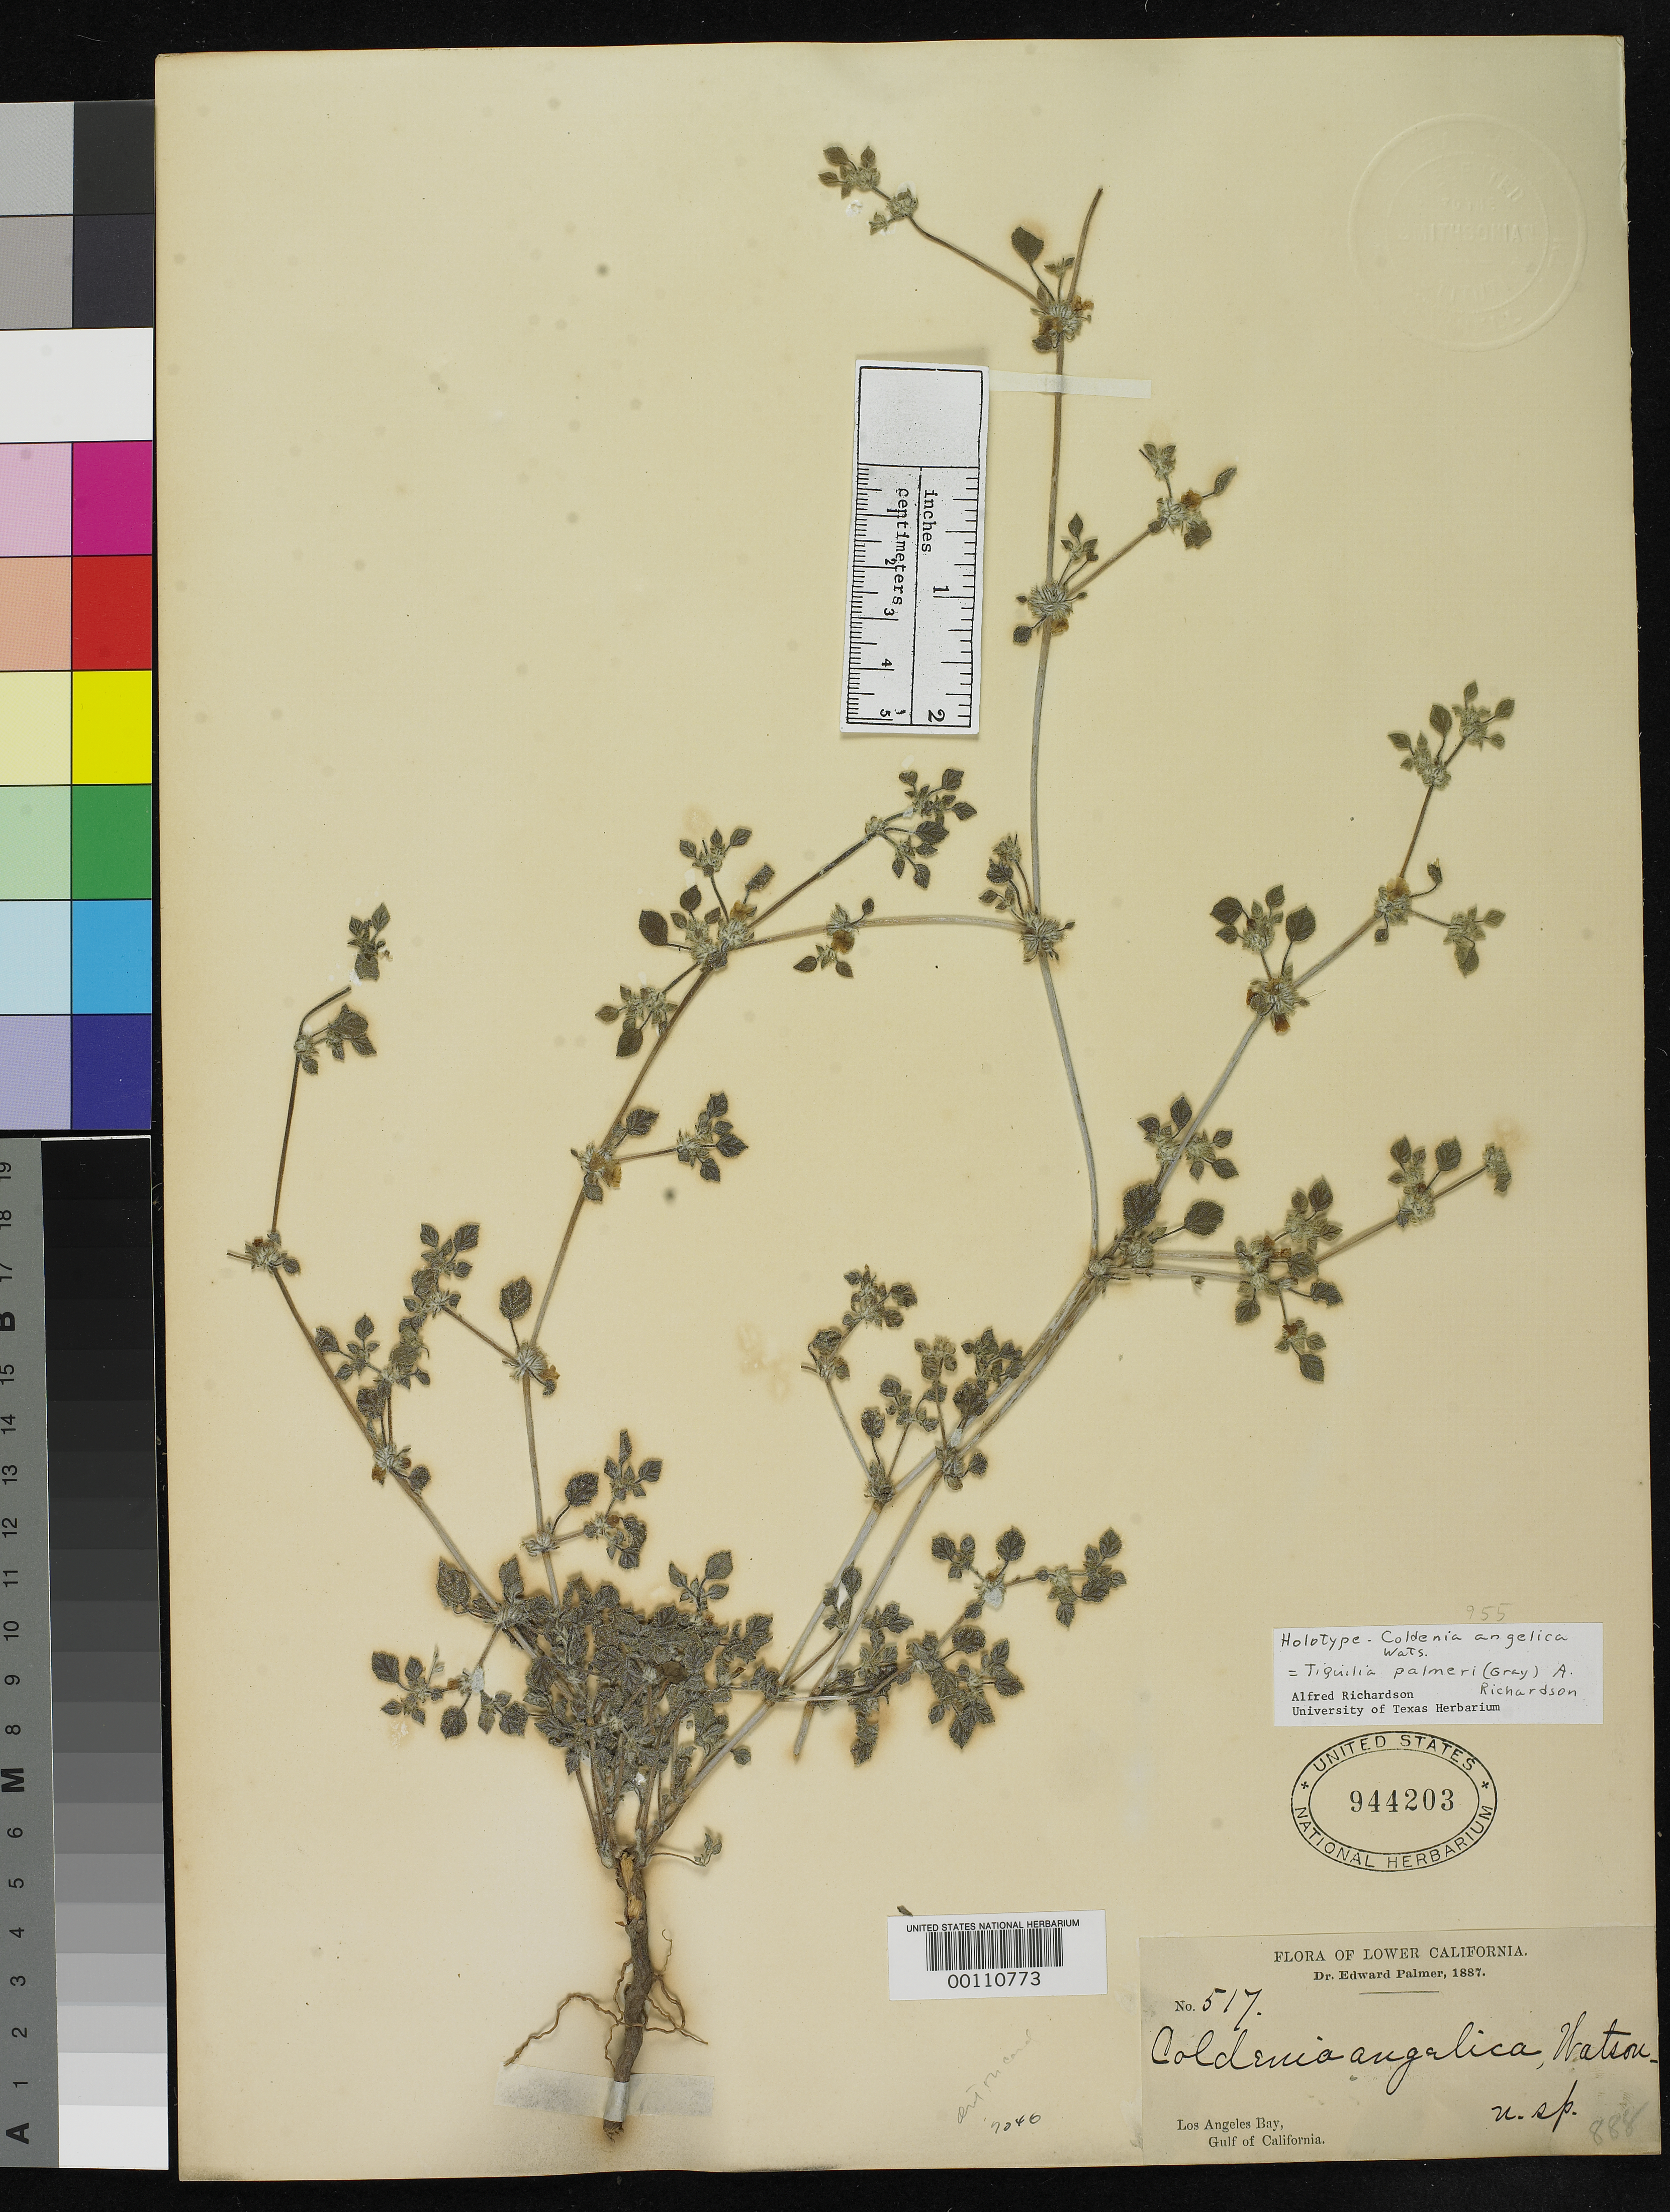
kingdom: Plantae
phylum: Tracheophyta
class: Magnoliopsida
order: Boraginales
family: Coldeniaceae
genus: Coldenia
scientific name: Coldenia angelica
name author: S. Watson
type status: Isotype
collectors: E. Palmer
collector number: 517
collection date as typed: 1887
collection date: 1887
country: Mexico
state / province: Baja California Norte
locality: Los Angeles Bay, Gulf of California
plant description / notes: Annotated by A. Richardson (undated) as "Holotype" but holotype is presumably the single specimen at GH.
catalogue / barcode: US 944203